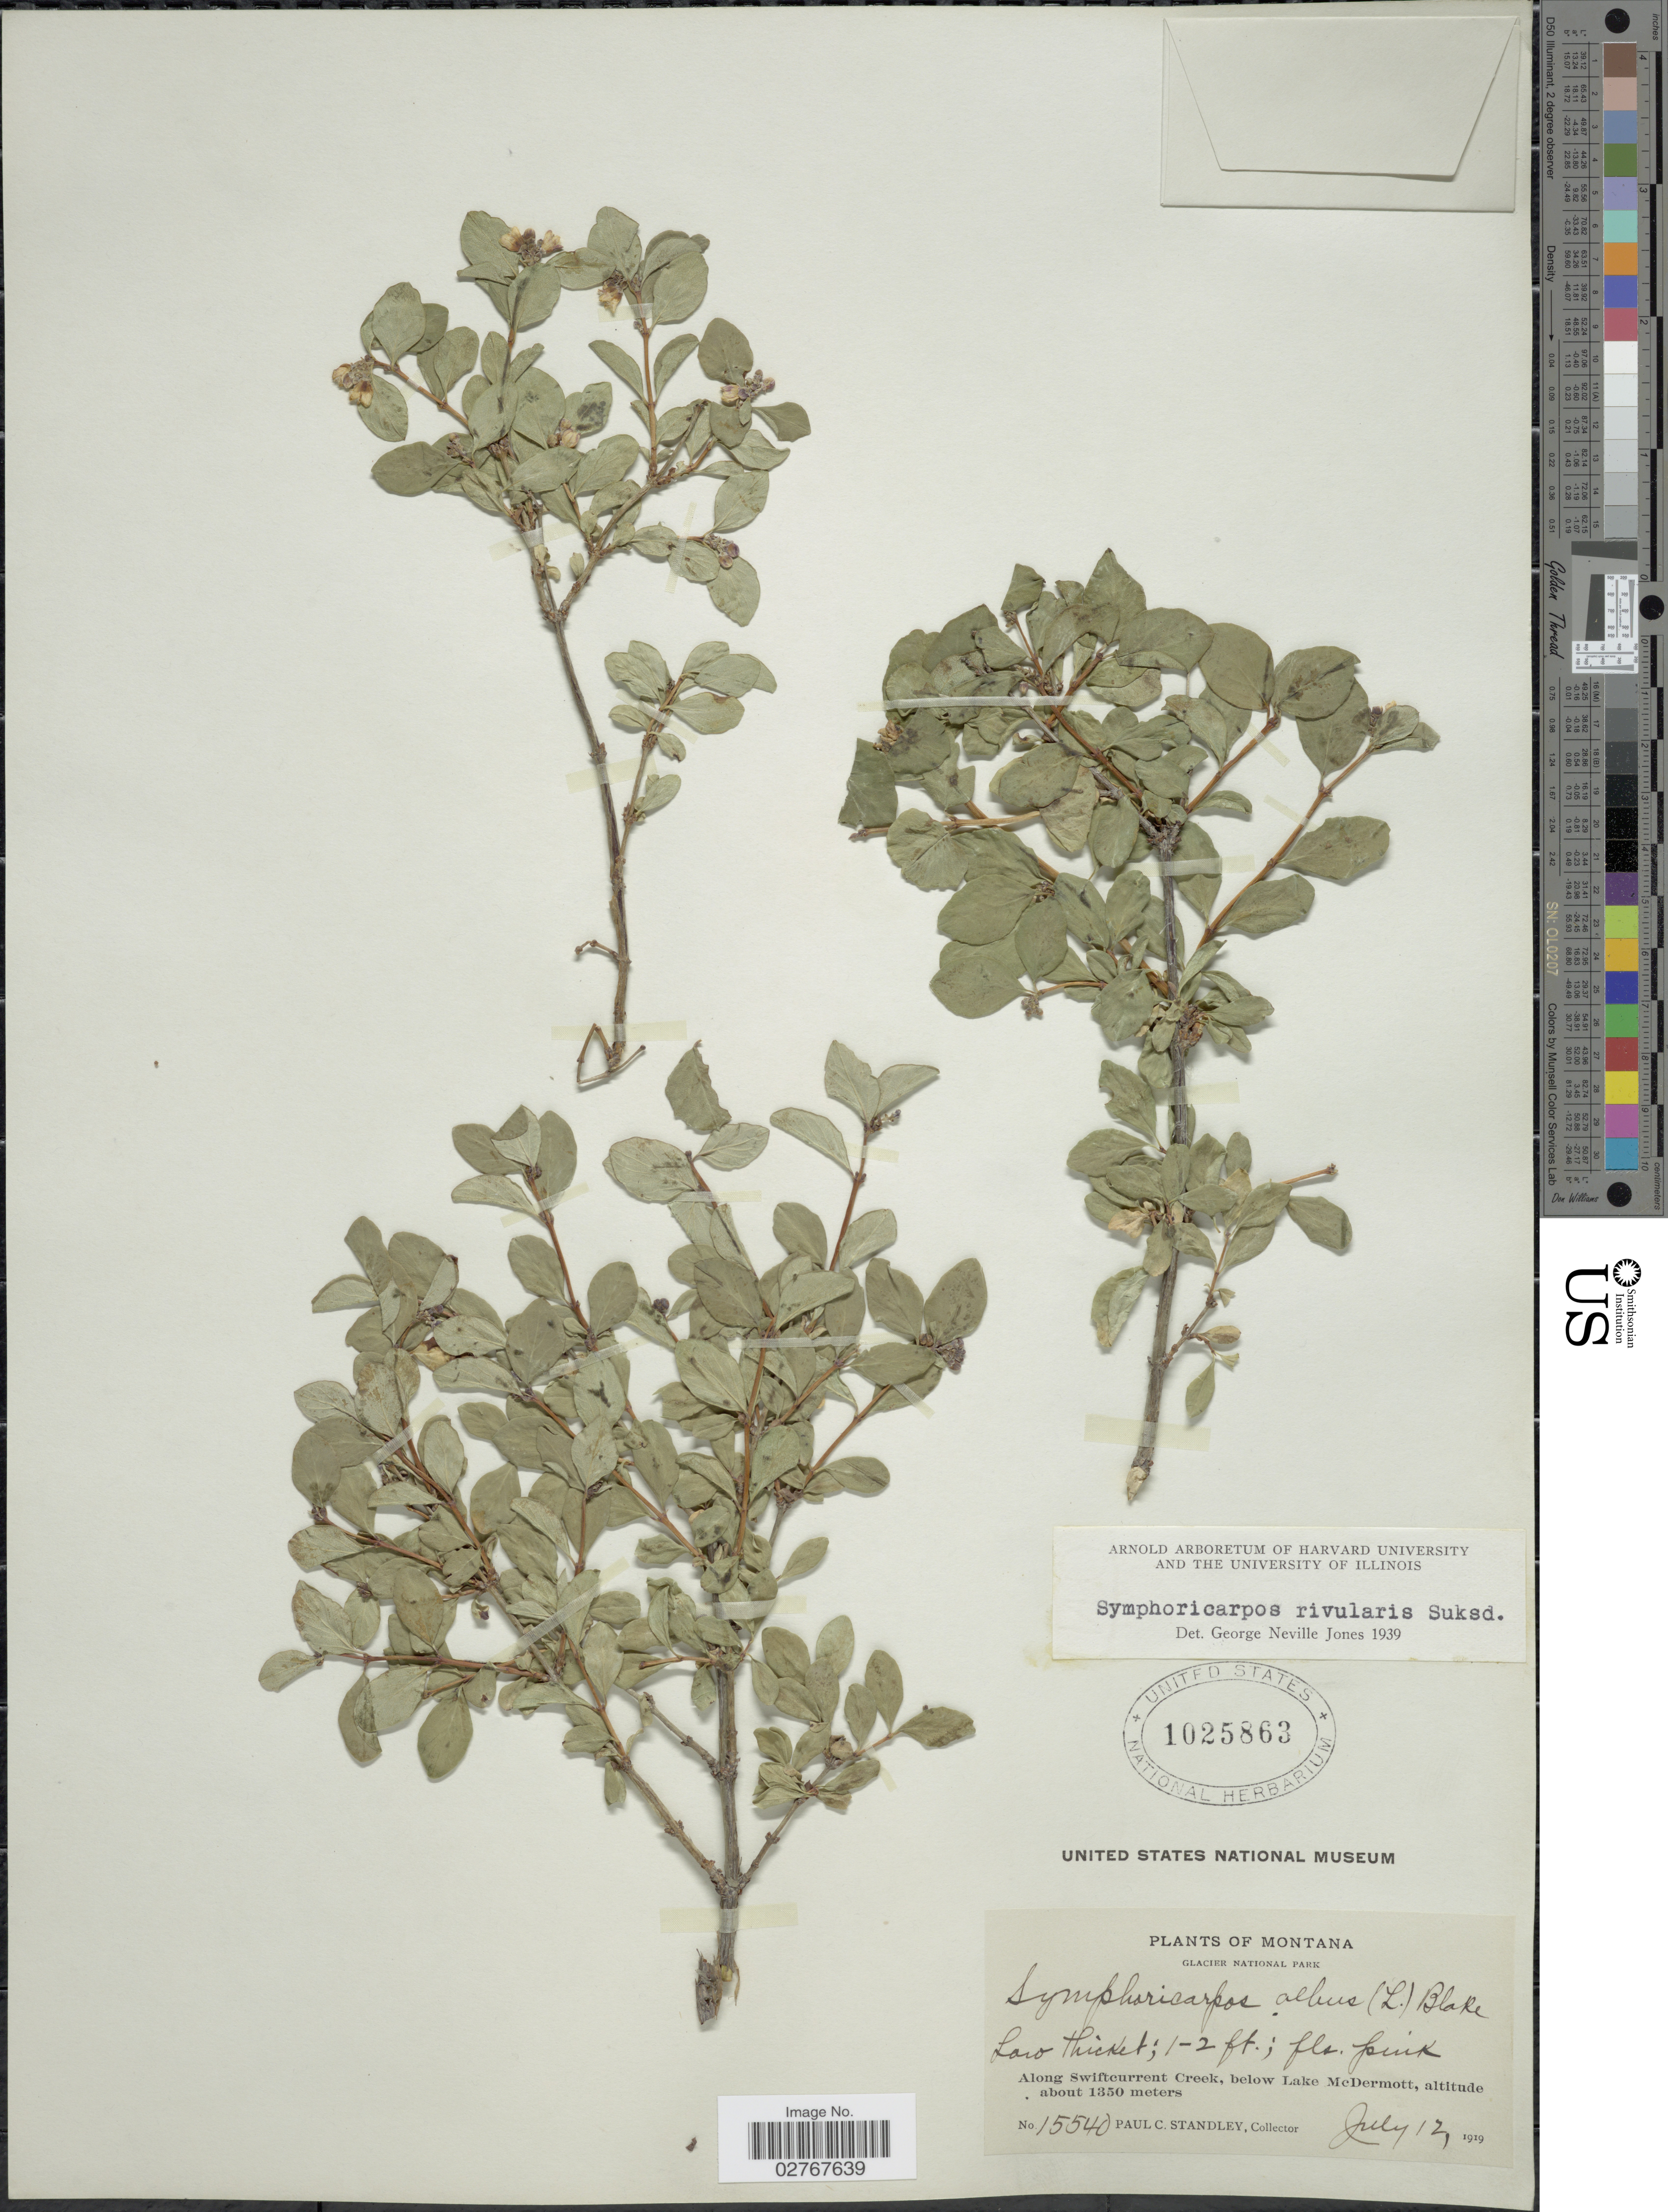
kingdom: Plantae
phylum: Tracheophyta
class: Magnoliopsida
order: Dipsacales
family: Caprifoliaceae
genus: Symphoricarpos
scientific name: Symphoricarpos rivularis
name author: Suksd.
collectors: P. C. Standley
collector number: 15540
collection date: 1919-07-12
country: United States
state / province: Montana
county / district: Glacier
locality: Glacier National Park. Along Swiftcurrent Creek, below Lake McDermott.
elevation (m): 1350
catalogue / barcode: US 1025863